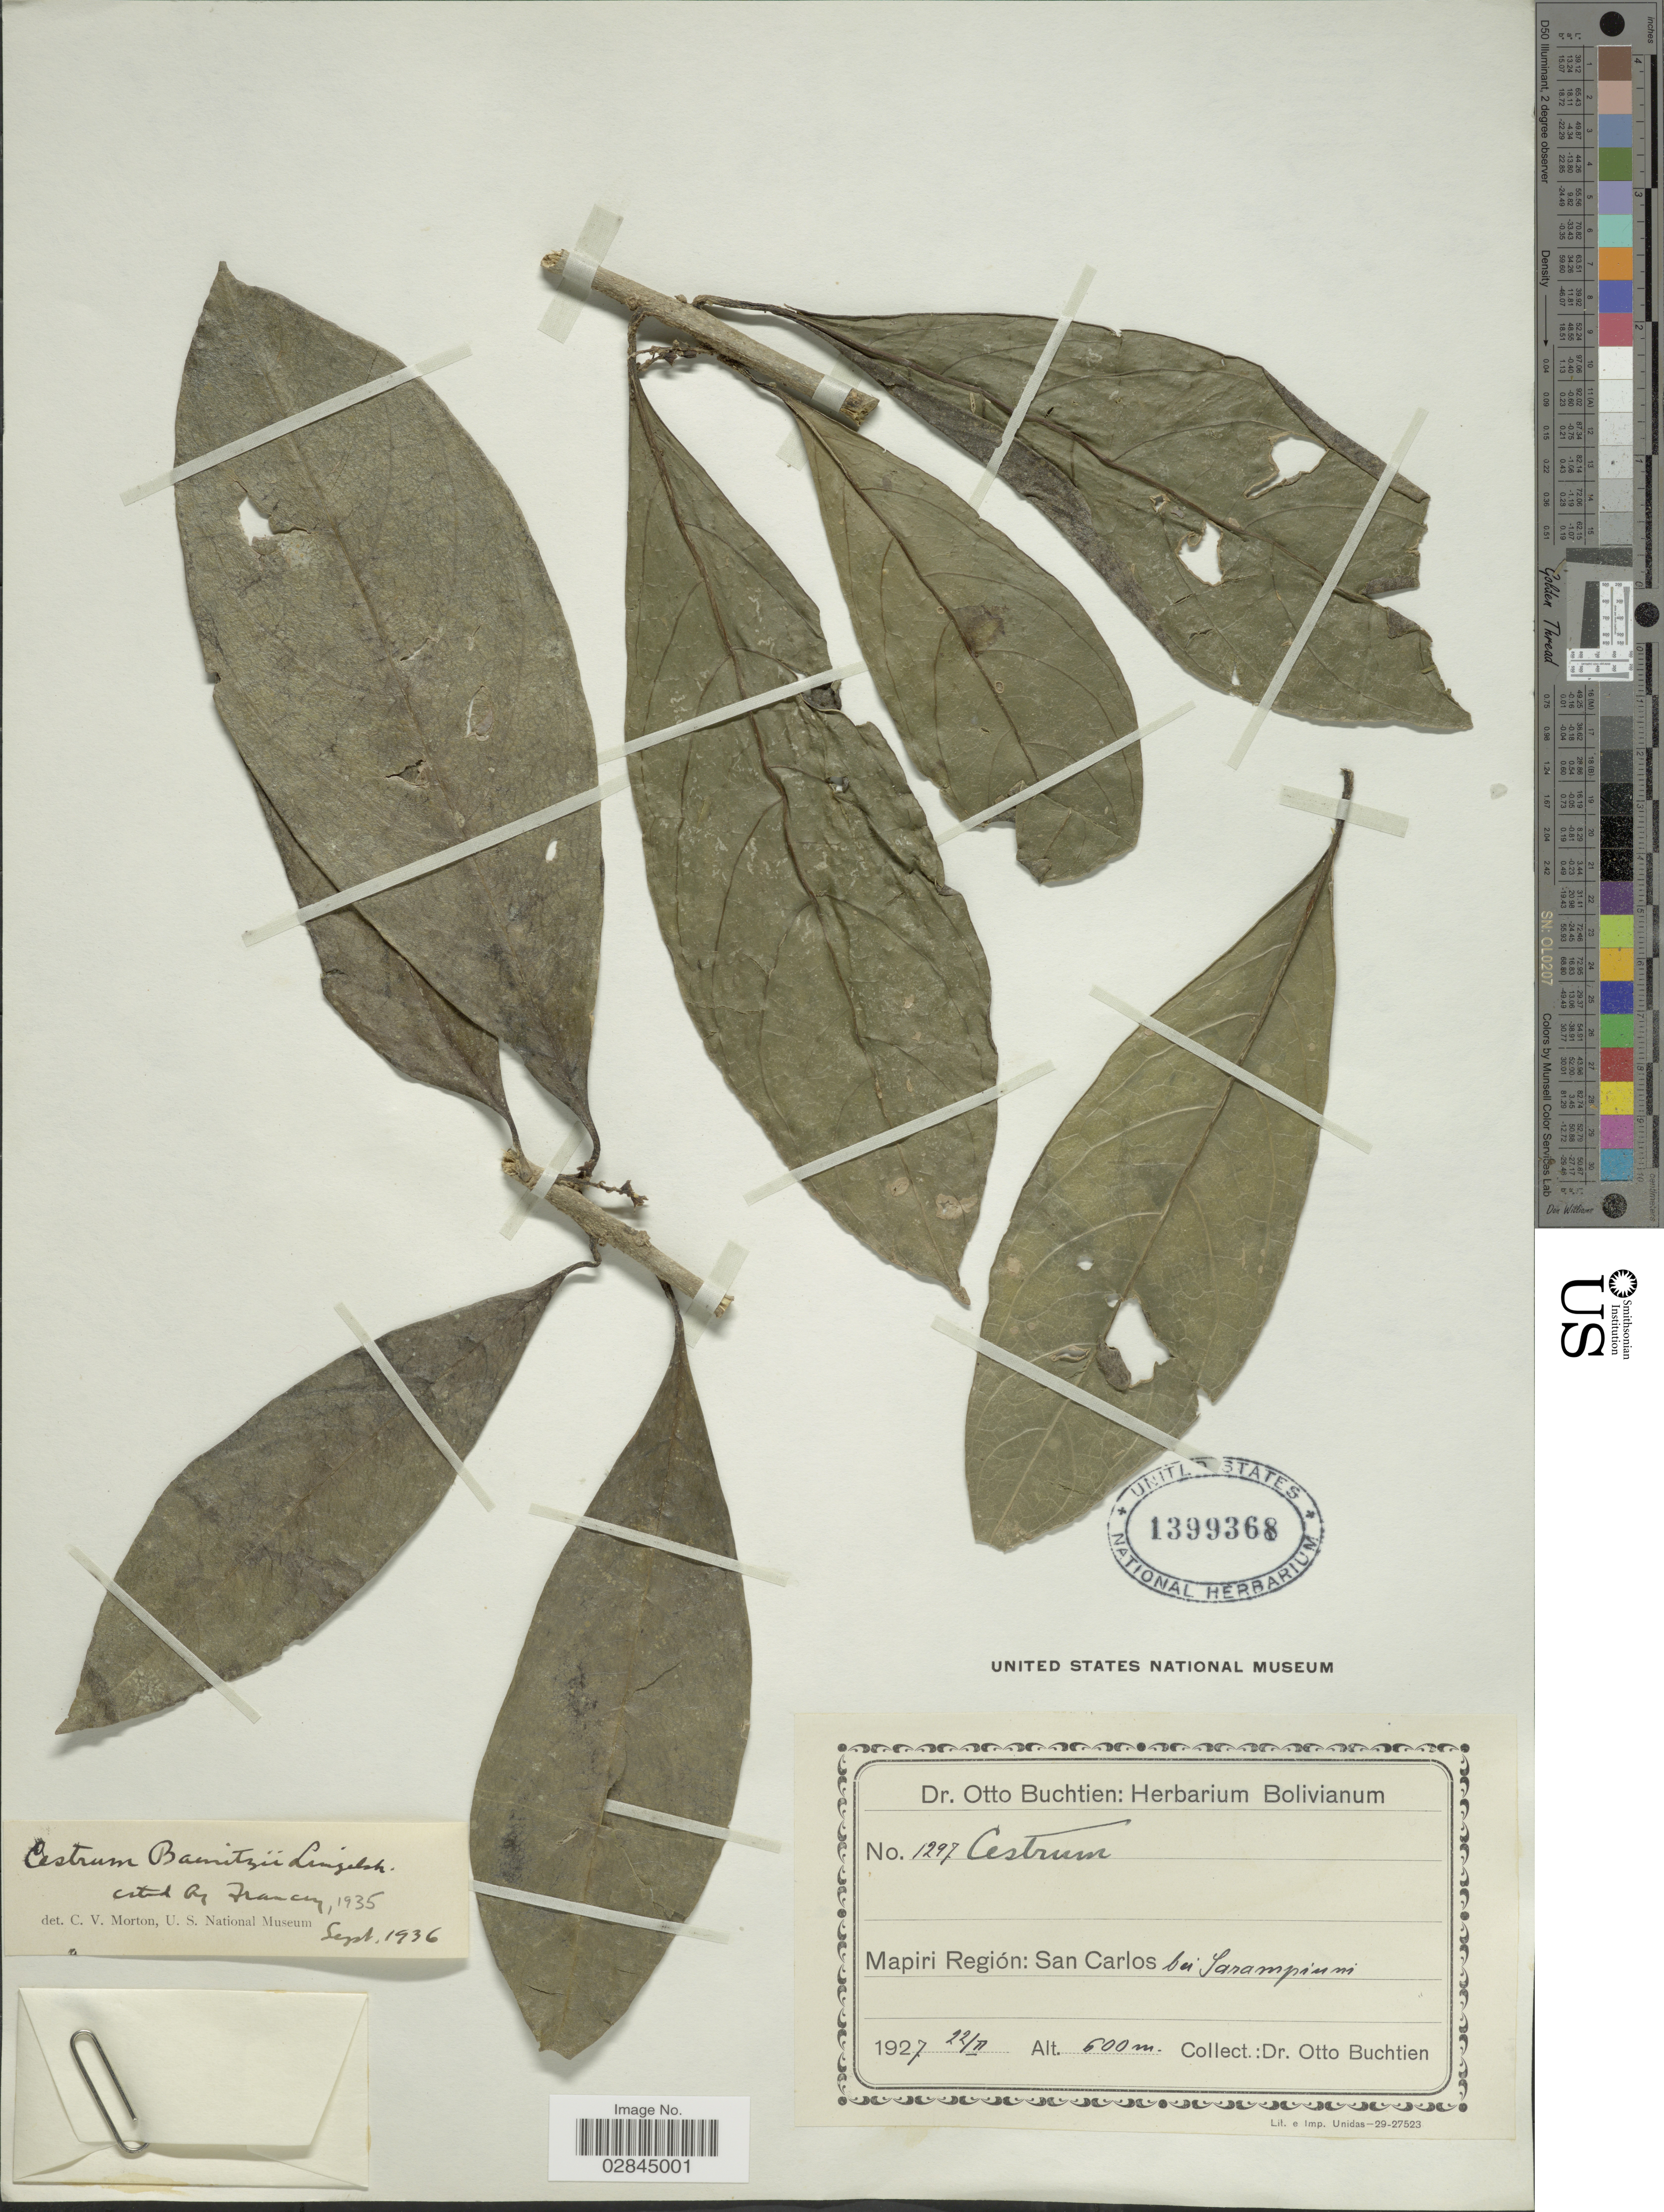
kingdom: Plantae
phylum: Tracheophyta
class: Magnoliopsida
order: Solanales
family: Solanaceae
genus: Cestrum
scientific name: Cestrum schlechtendahlii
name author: G. Don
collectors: O. Buchtien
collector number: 1297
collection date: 1927-02-22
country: Bolivia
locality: Mapiri Región: San Carlos bei Sarampinni.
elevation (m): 600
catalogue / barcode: US 1399368